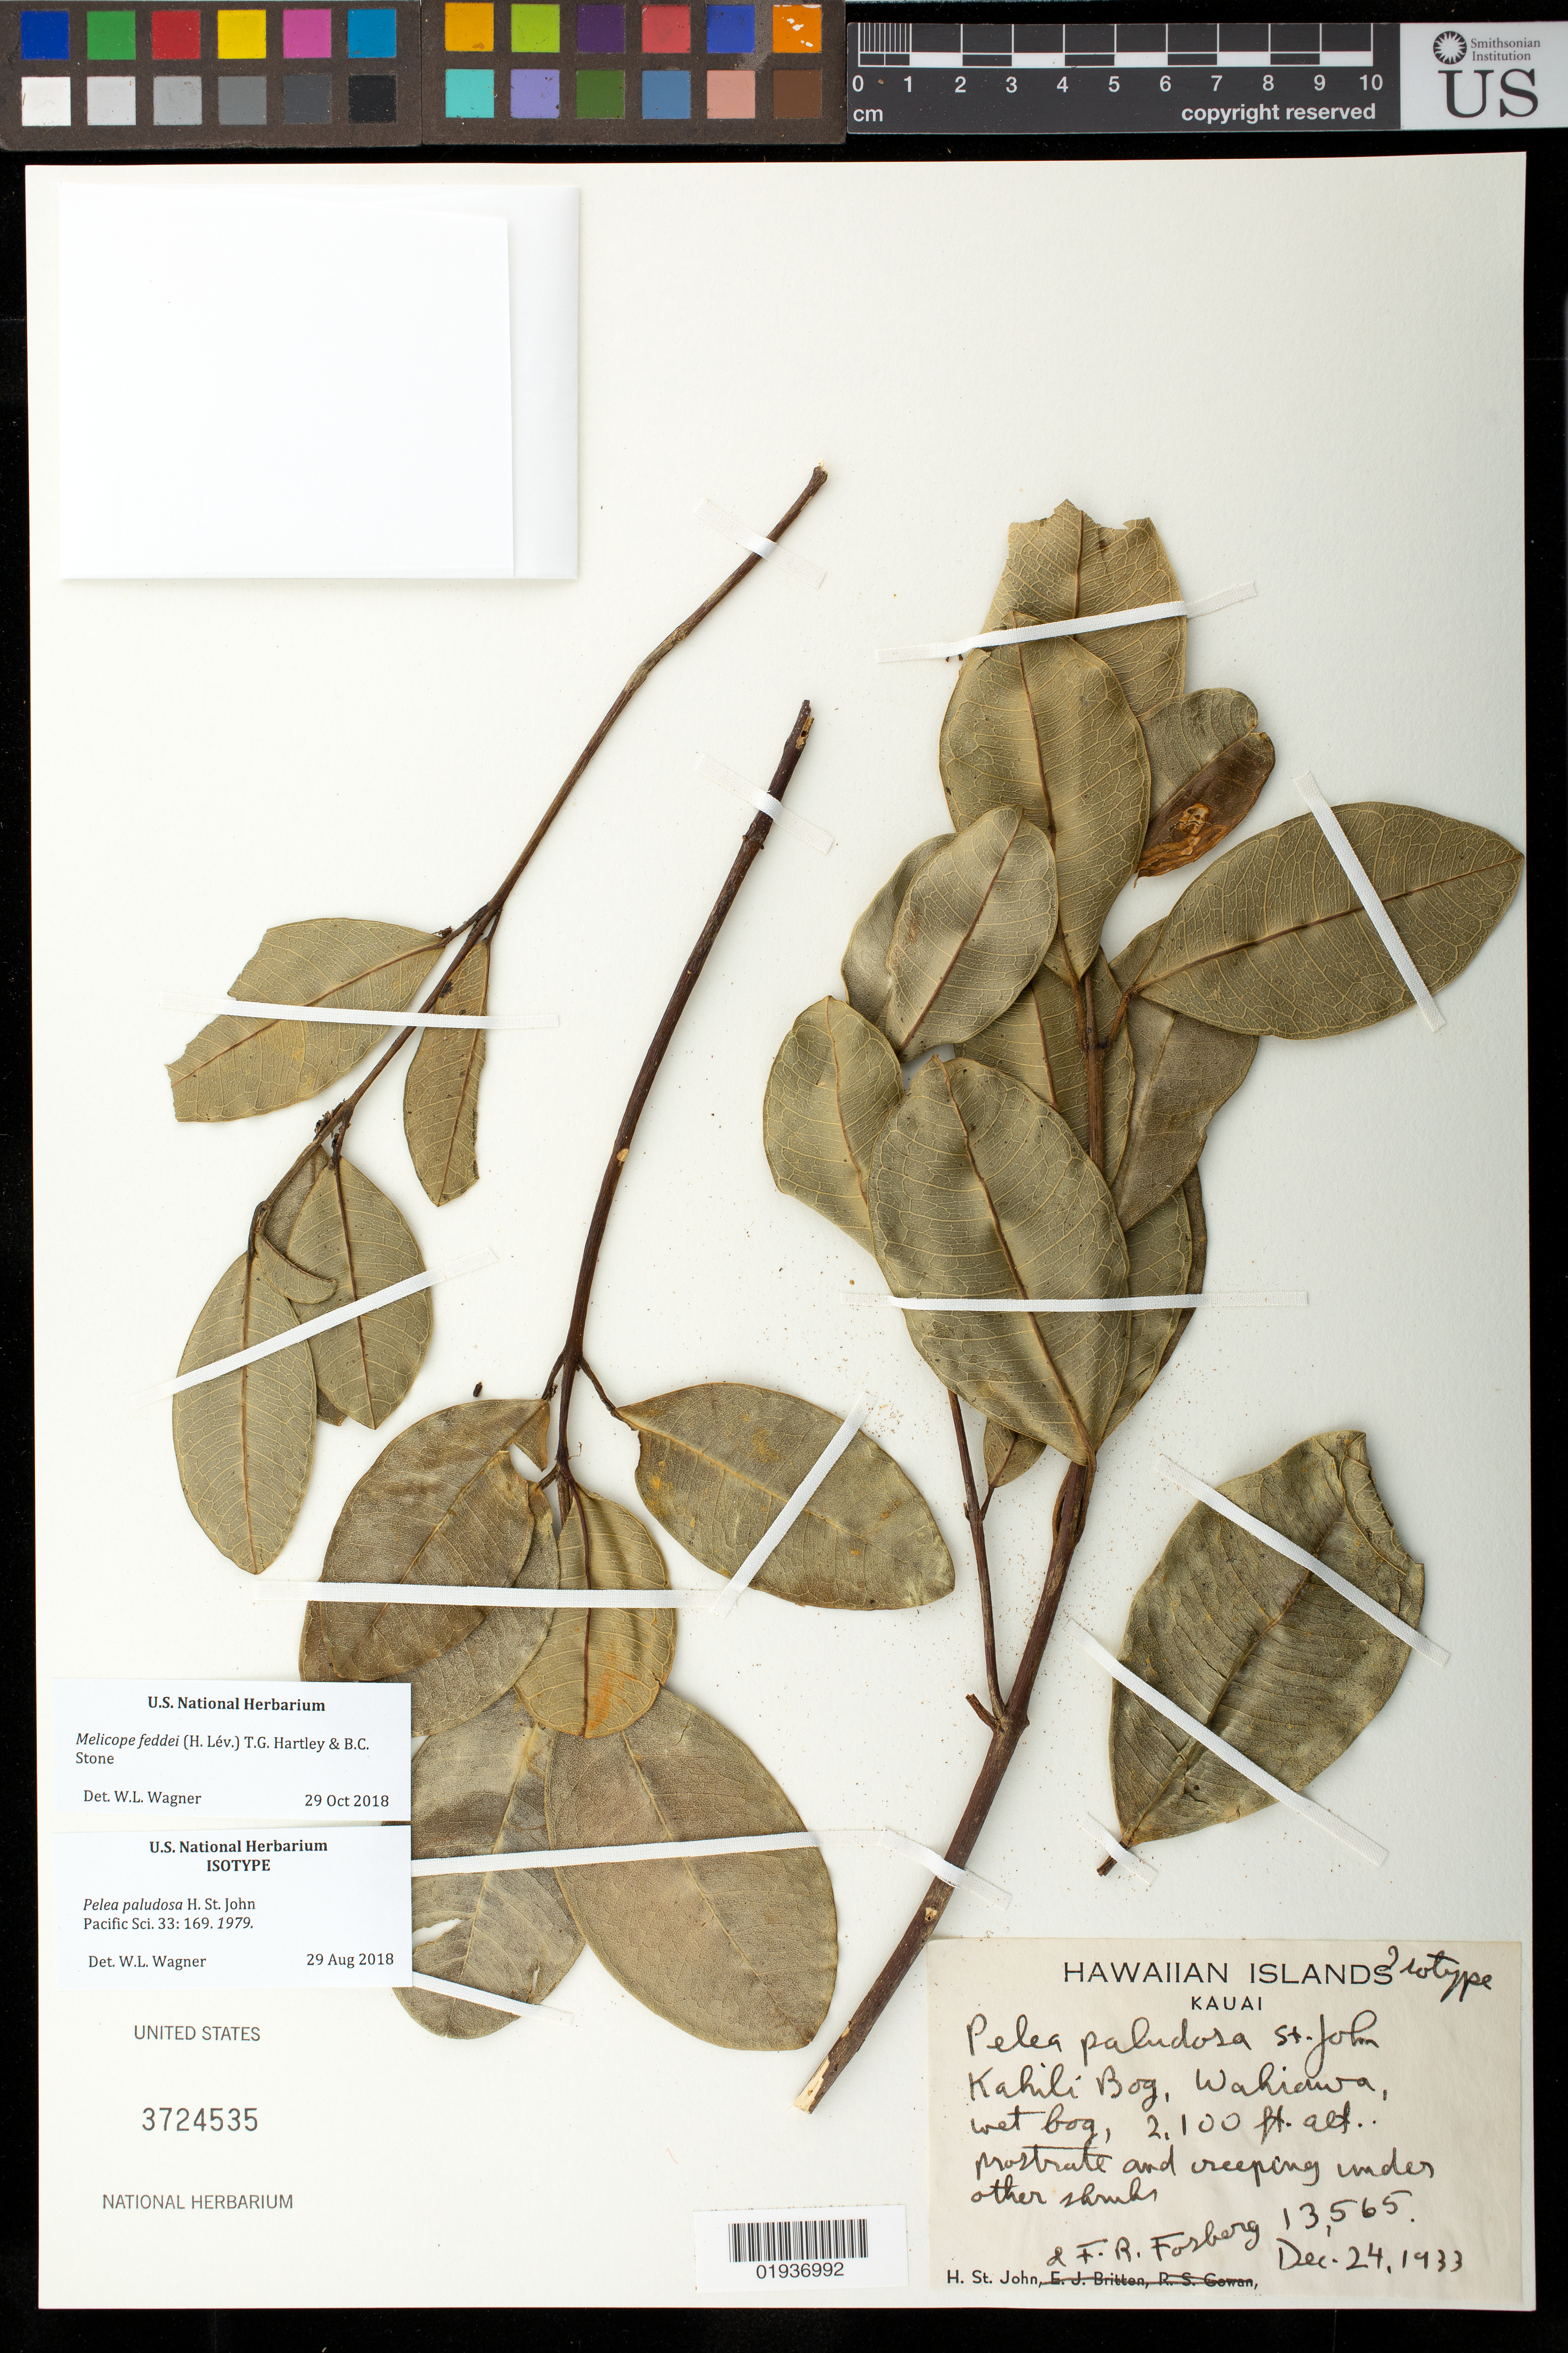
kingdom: Plantae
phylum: Tracheophyta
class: Magnoliopsida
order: Sapindales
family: Rutaceae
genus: Pelea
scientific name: Pelea paludosa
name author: H. St. John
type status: Isotype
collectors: H. St. John & F. R. Fosberg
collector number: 13565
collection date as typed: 24 Dec 1933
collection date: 1933-12-24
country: United States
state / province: Hawaii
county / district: Kauai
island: Kaua'i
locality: Kalihi Bog, Wahiawa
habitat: Wet bog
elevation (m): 640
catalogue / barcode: US 3724535